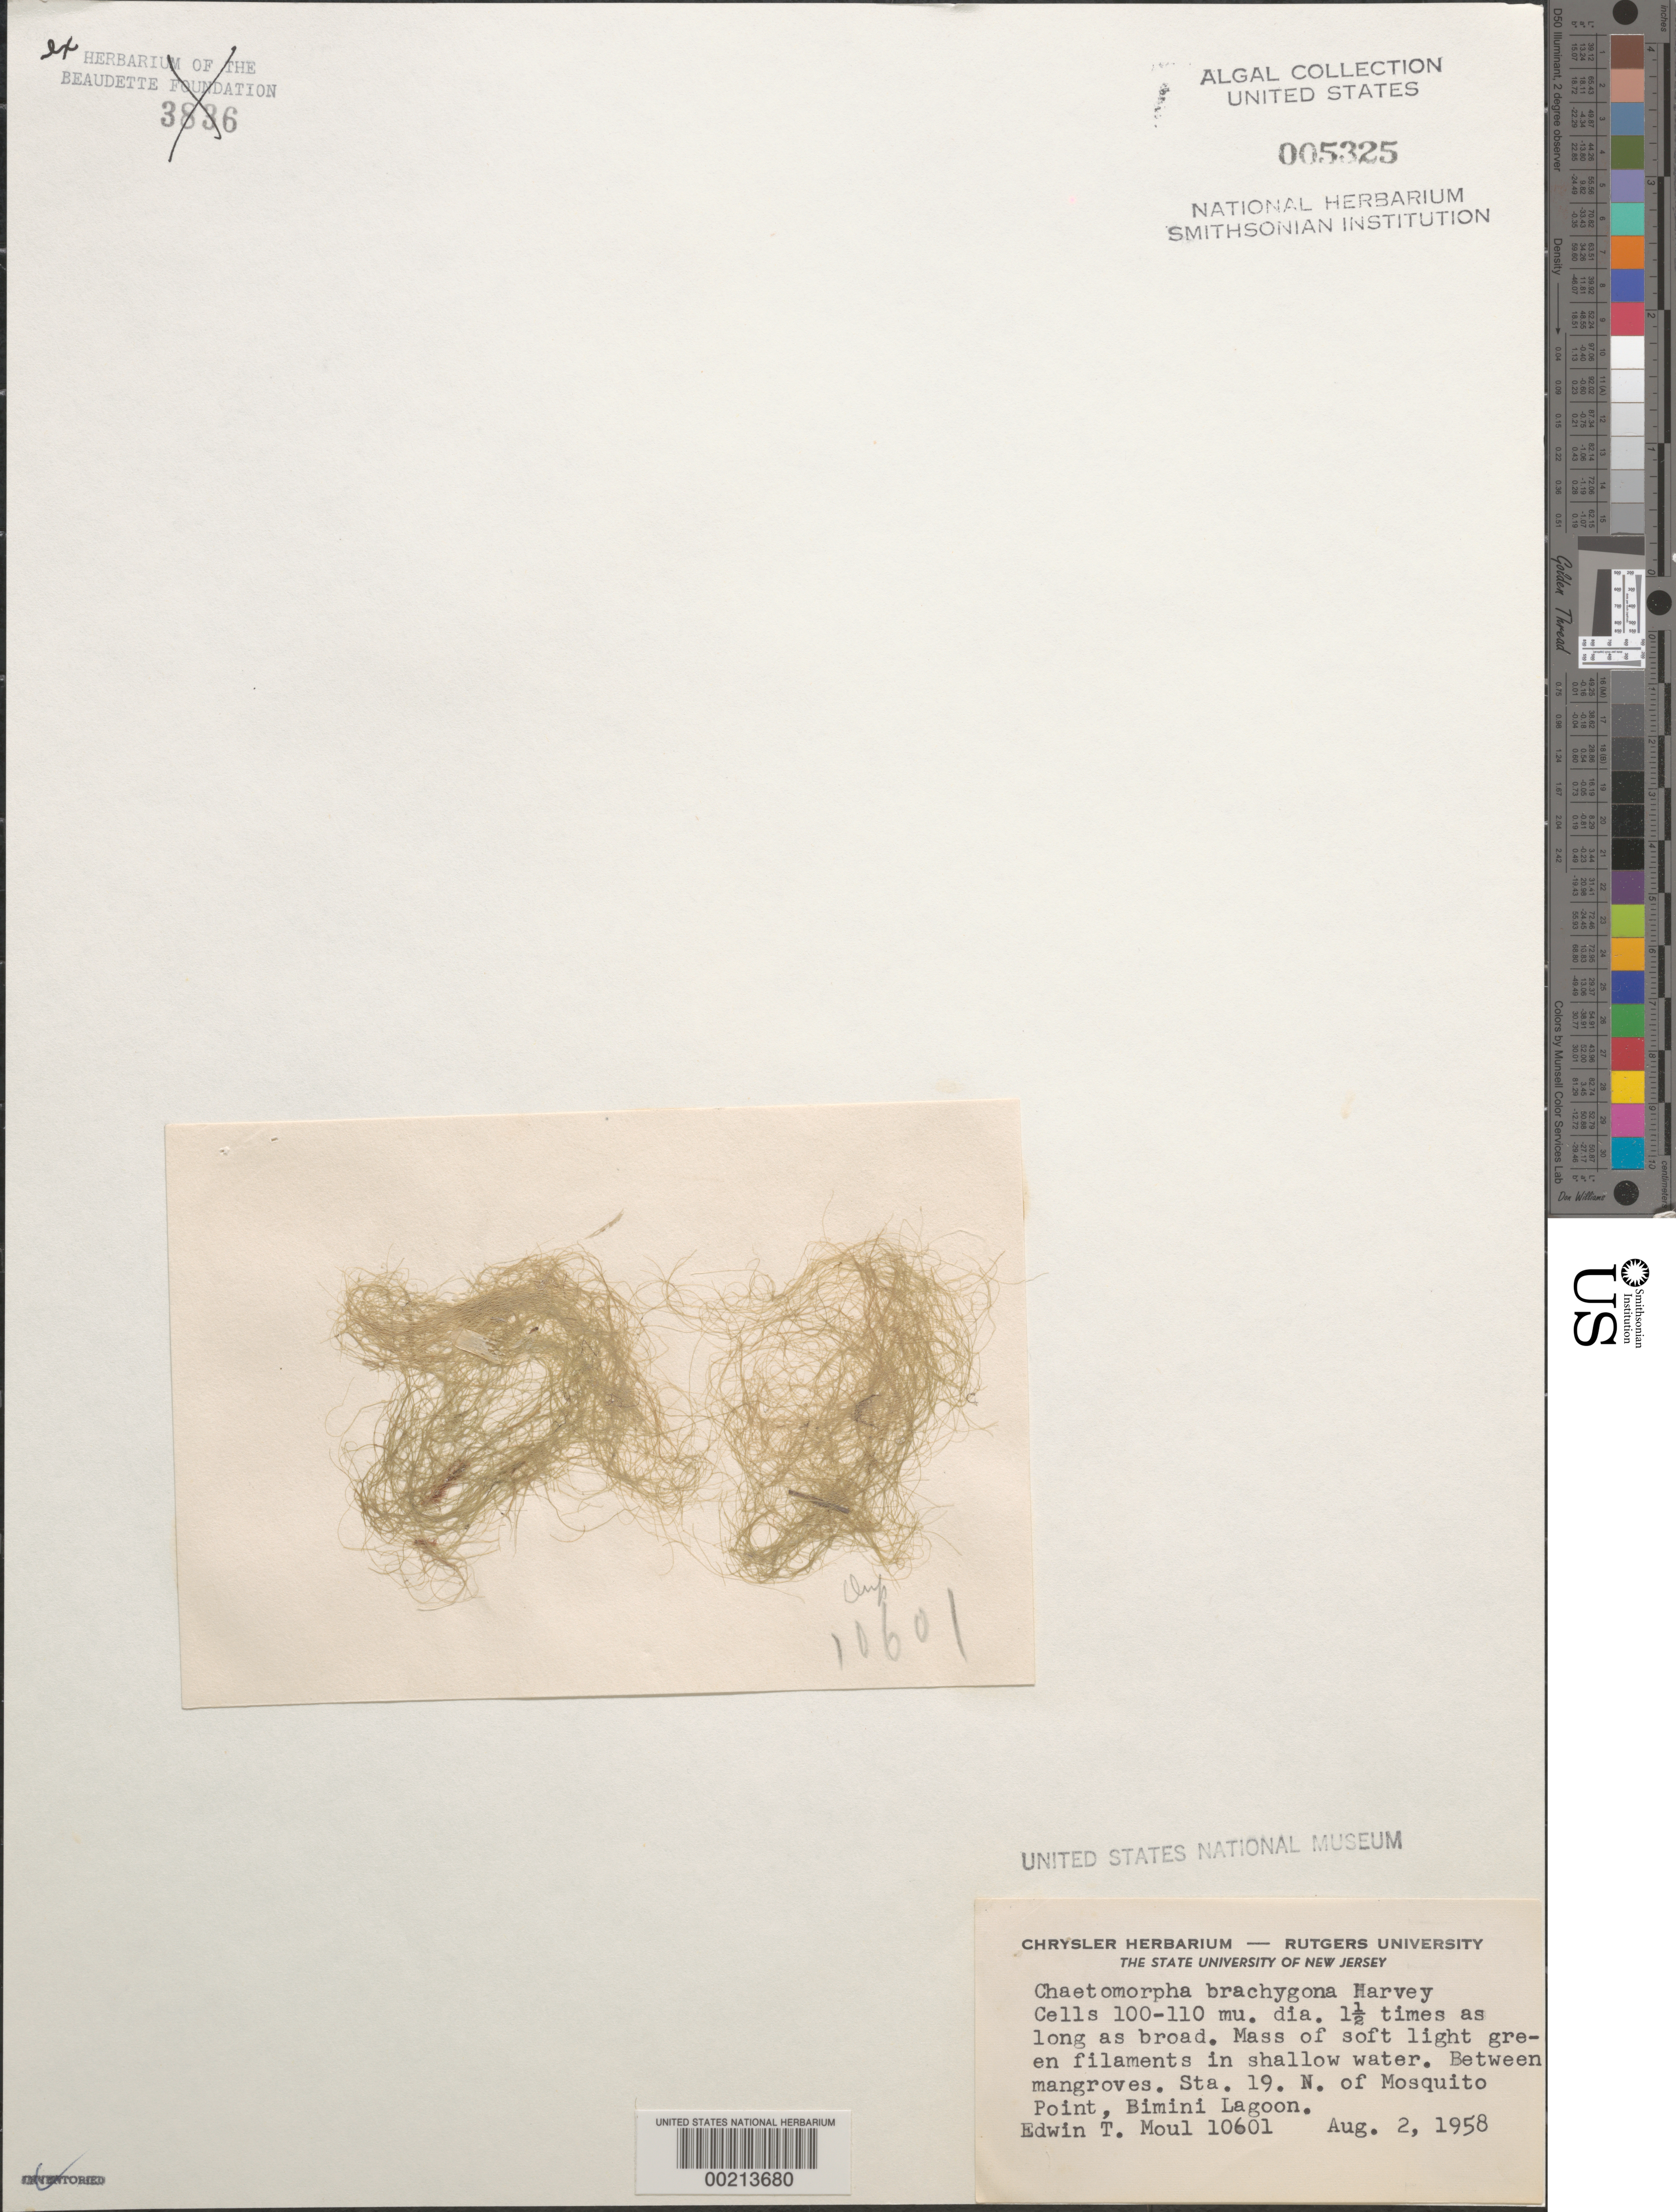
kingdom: Plantae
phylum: Chlorophyta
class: Ulvophyceae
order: Cladophorales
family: Cladophoraceae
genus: Chaetomorpha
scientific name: Chaetomorpha brachygona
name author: Harv.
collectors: E. T. Moul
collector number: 10601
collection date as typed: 02 Aug 1958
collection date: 1958-08-02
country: Bahamas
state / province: Biminis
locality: Bimini lagoon, north of mosquito point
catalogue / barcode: US 5325